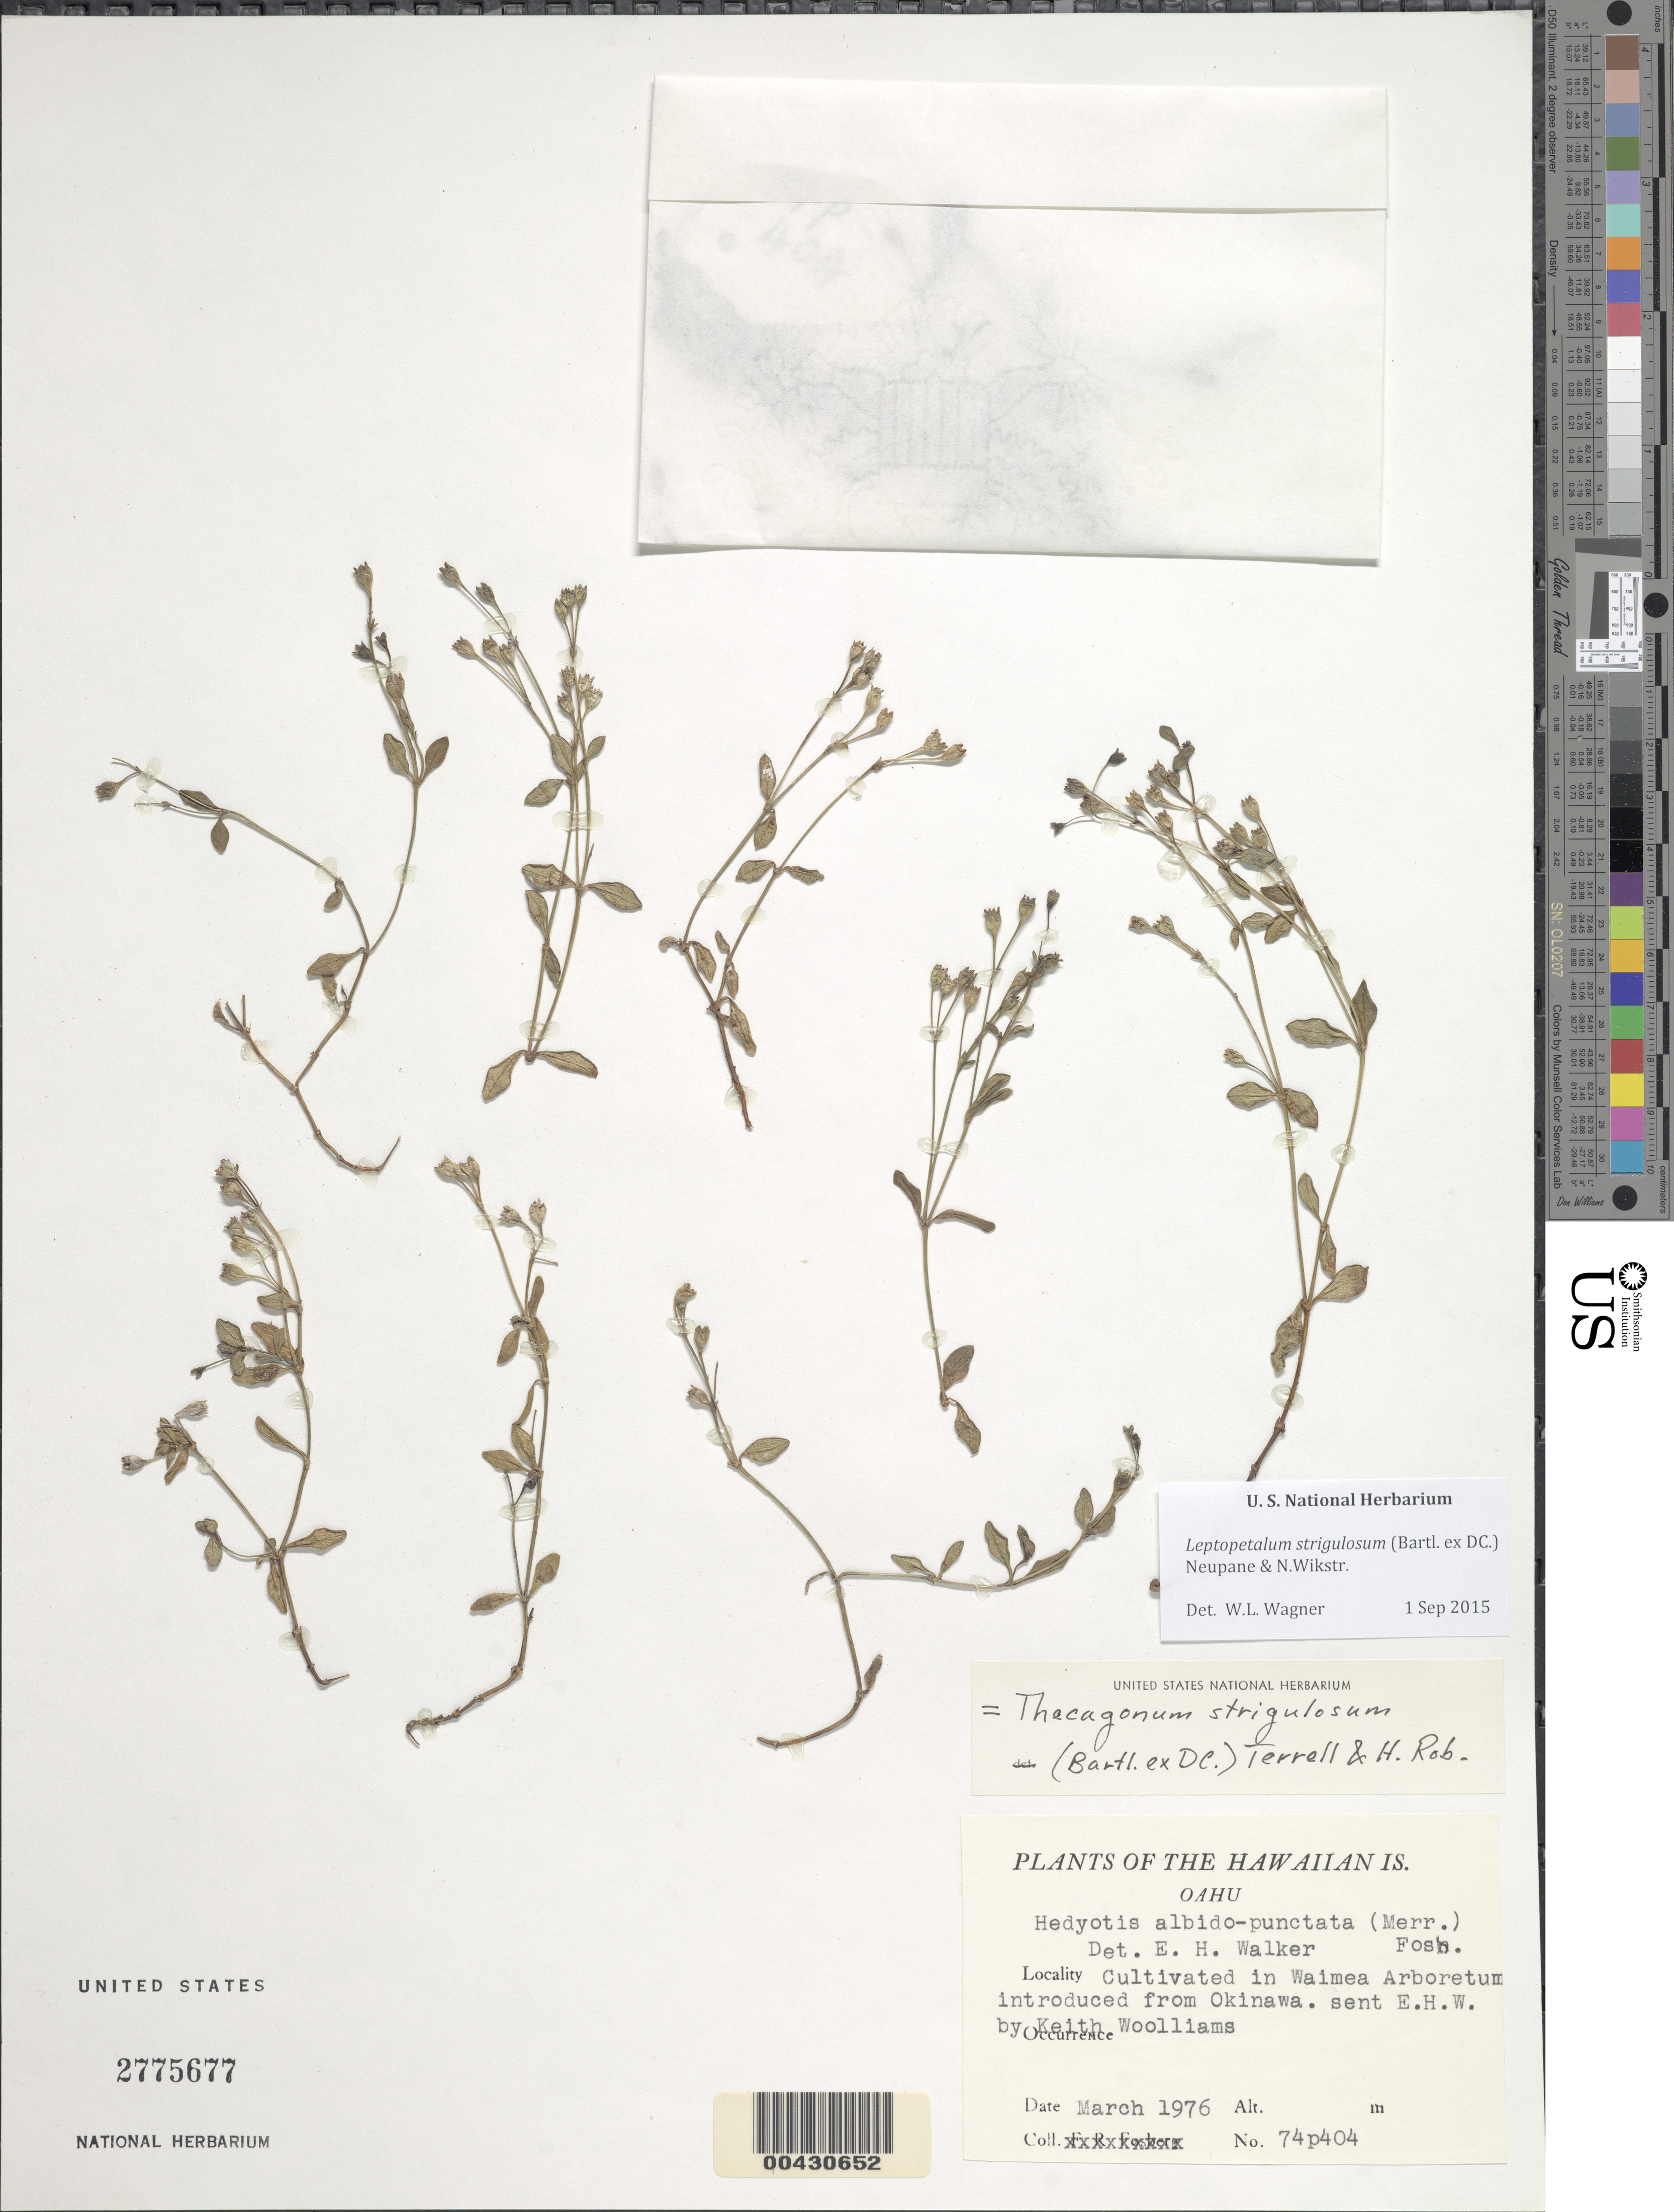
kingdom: Plantae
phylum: Tracheophyta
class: Magnoliopsida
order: Gentianales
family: Rubiaceae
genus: Leptopetalum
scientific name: Leptopetalum strigulosum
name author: (Bartl. ex DC.) Neupane & N. Wikstr.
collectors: K. Woolliams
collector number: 74p404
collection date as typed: Mar 1976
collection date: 1976-03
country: United States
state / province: Hawaii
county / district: Honolulu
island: Oahu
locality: Cultivated in Waimea Arboretum, introduced from Okinawa.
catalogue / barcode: US 2775677